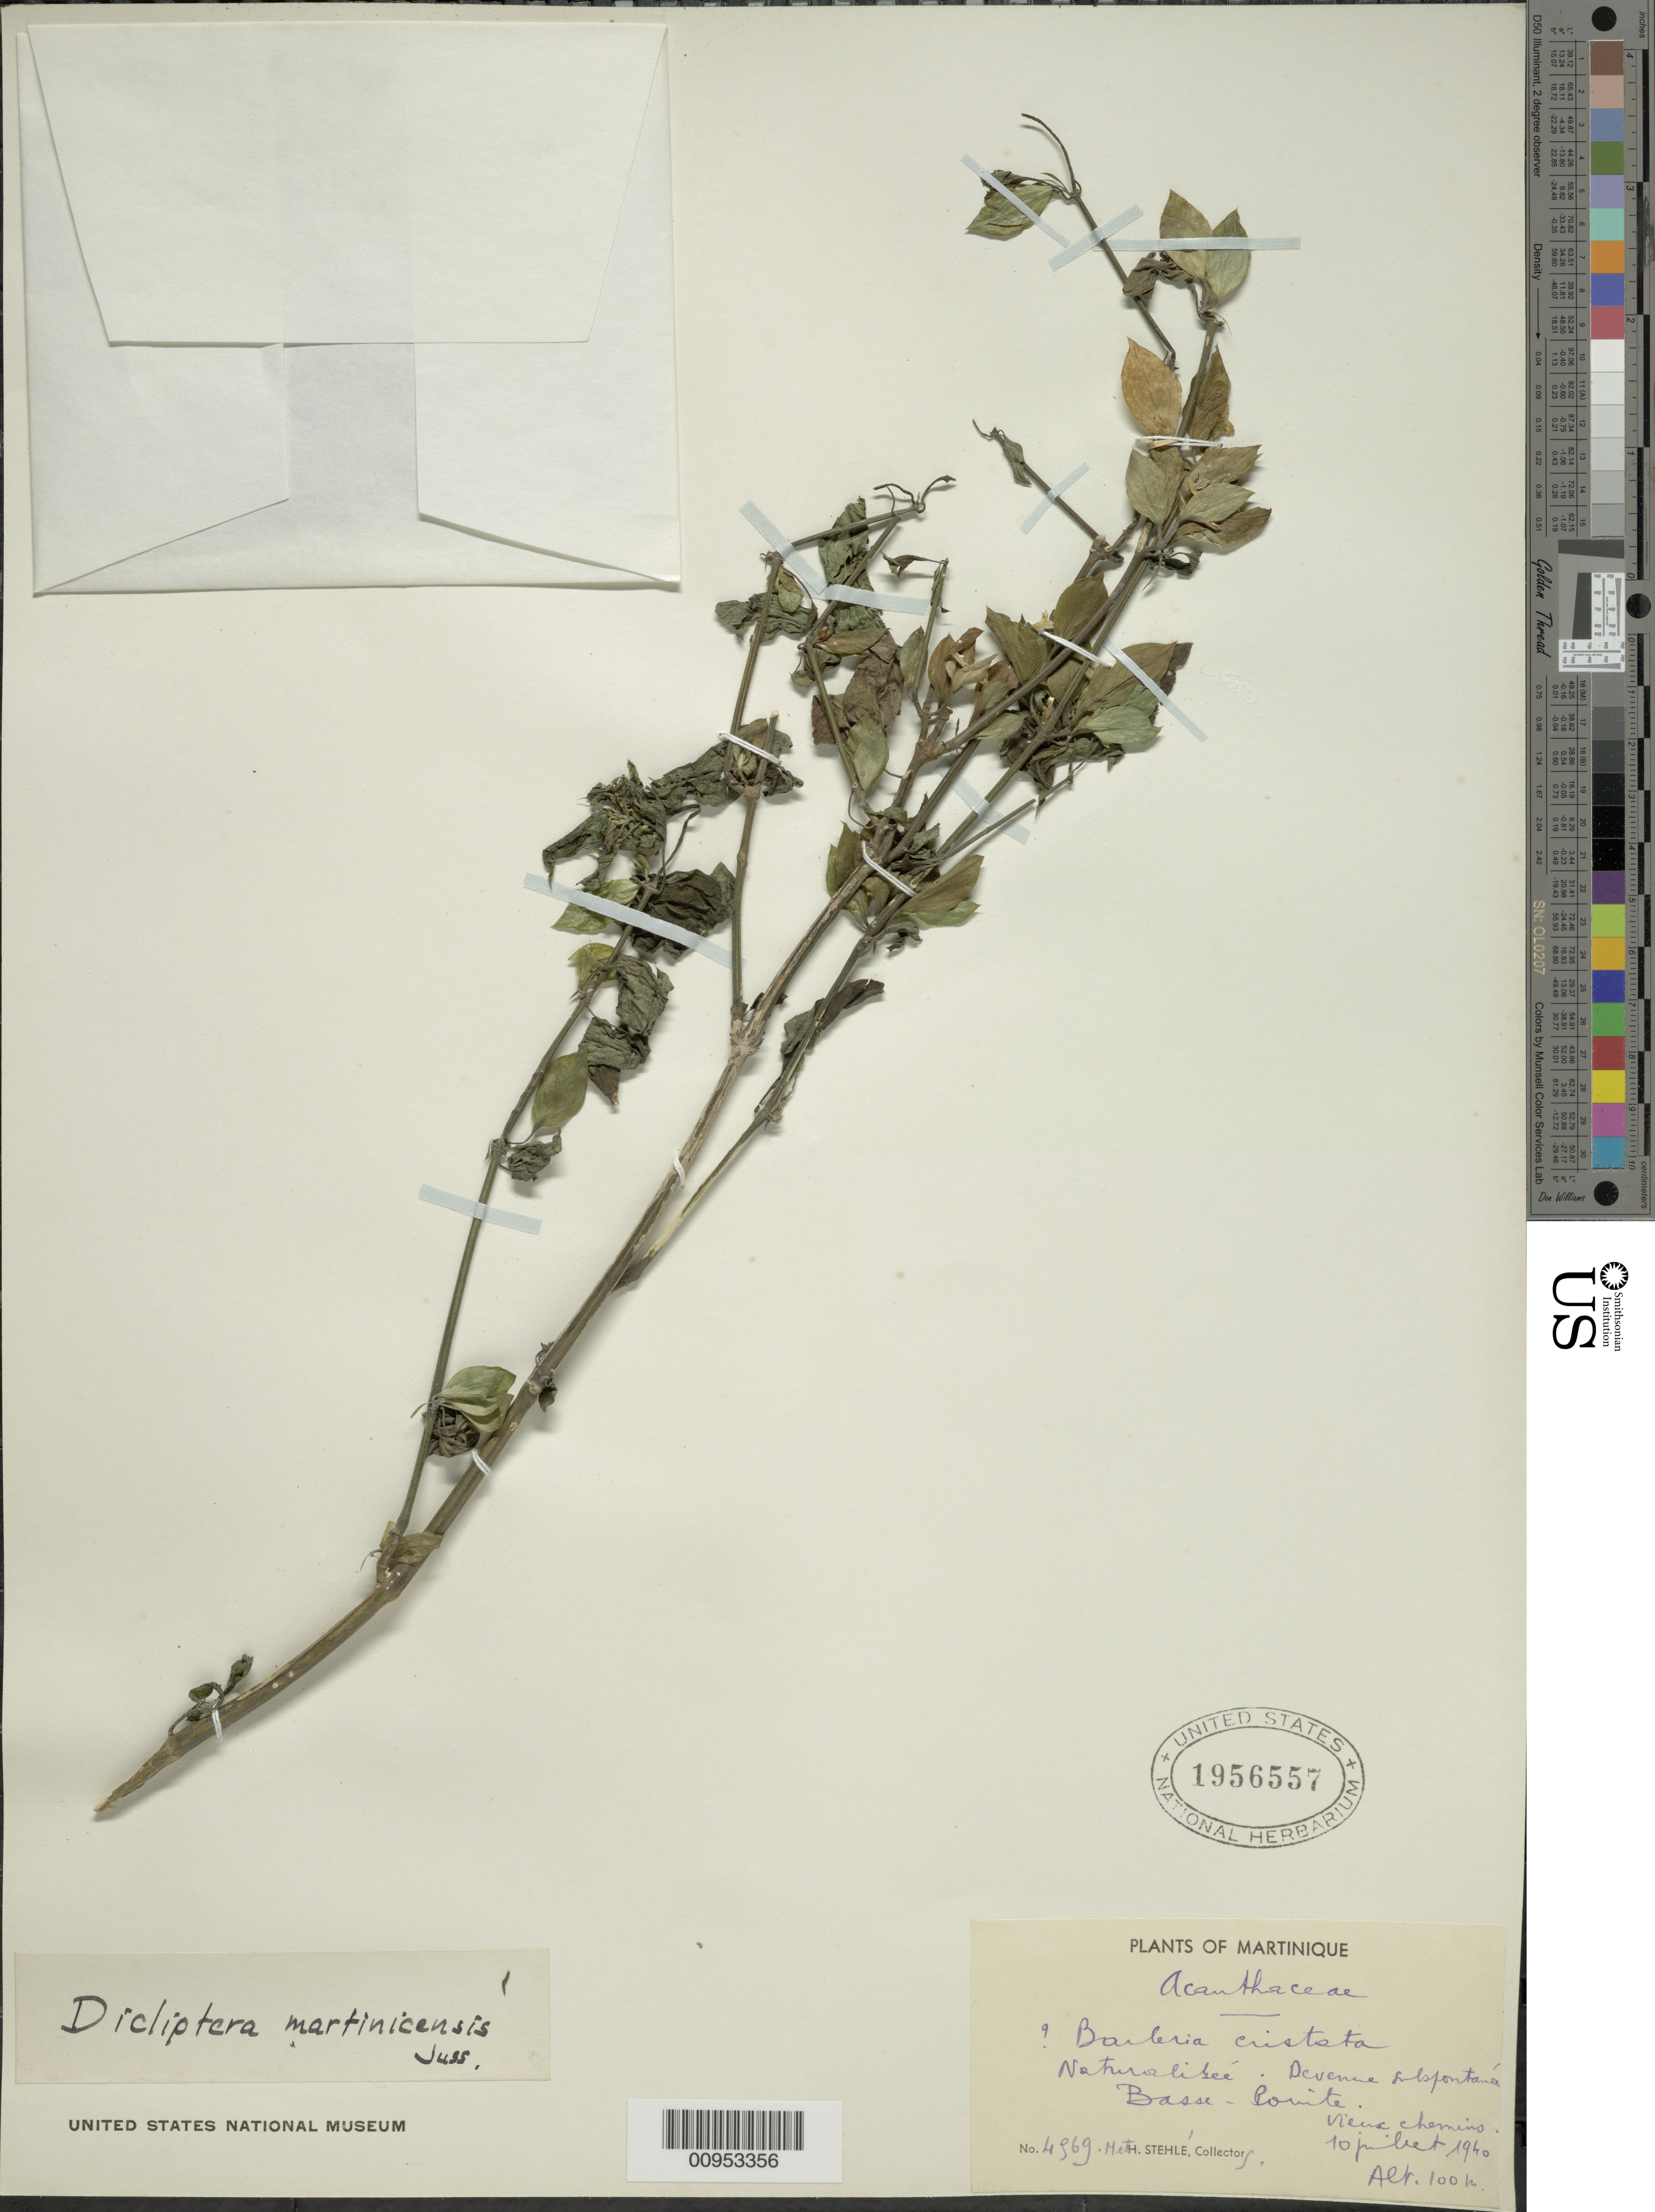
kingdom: Plantae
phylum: Tracheophyta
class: Magnoliopsida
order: Lamiales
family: Acanthaceae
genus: Dicliptera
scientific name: Dicliptera martinicensis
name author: (Jacq.) Juss.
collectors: H. Stehlé & M. Stehlé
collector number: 4569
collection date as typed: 10 Jul 1940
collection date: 1940-07-10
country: Martinique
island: Martinique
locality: Basse Pointe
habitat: Vieux chemins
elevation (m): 100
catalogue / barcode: US 1956557